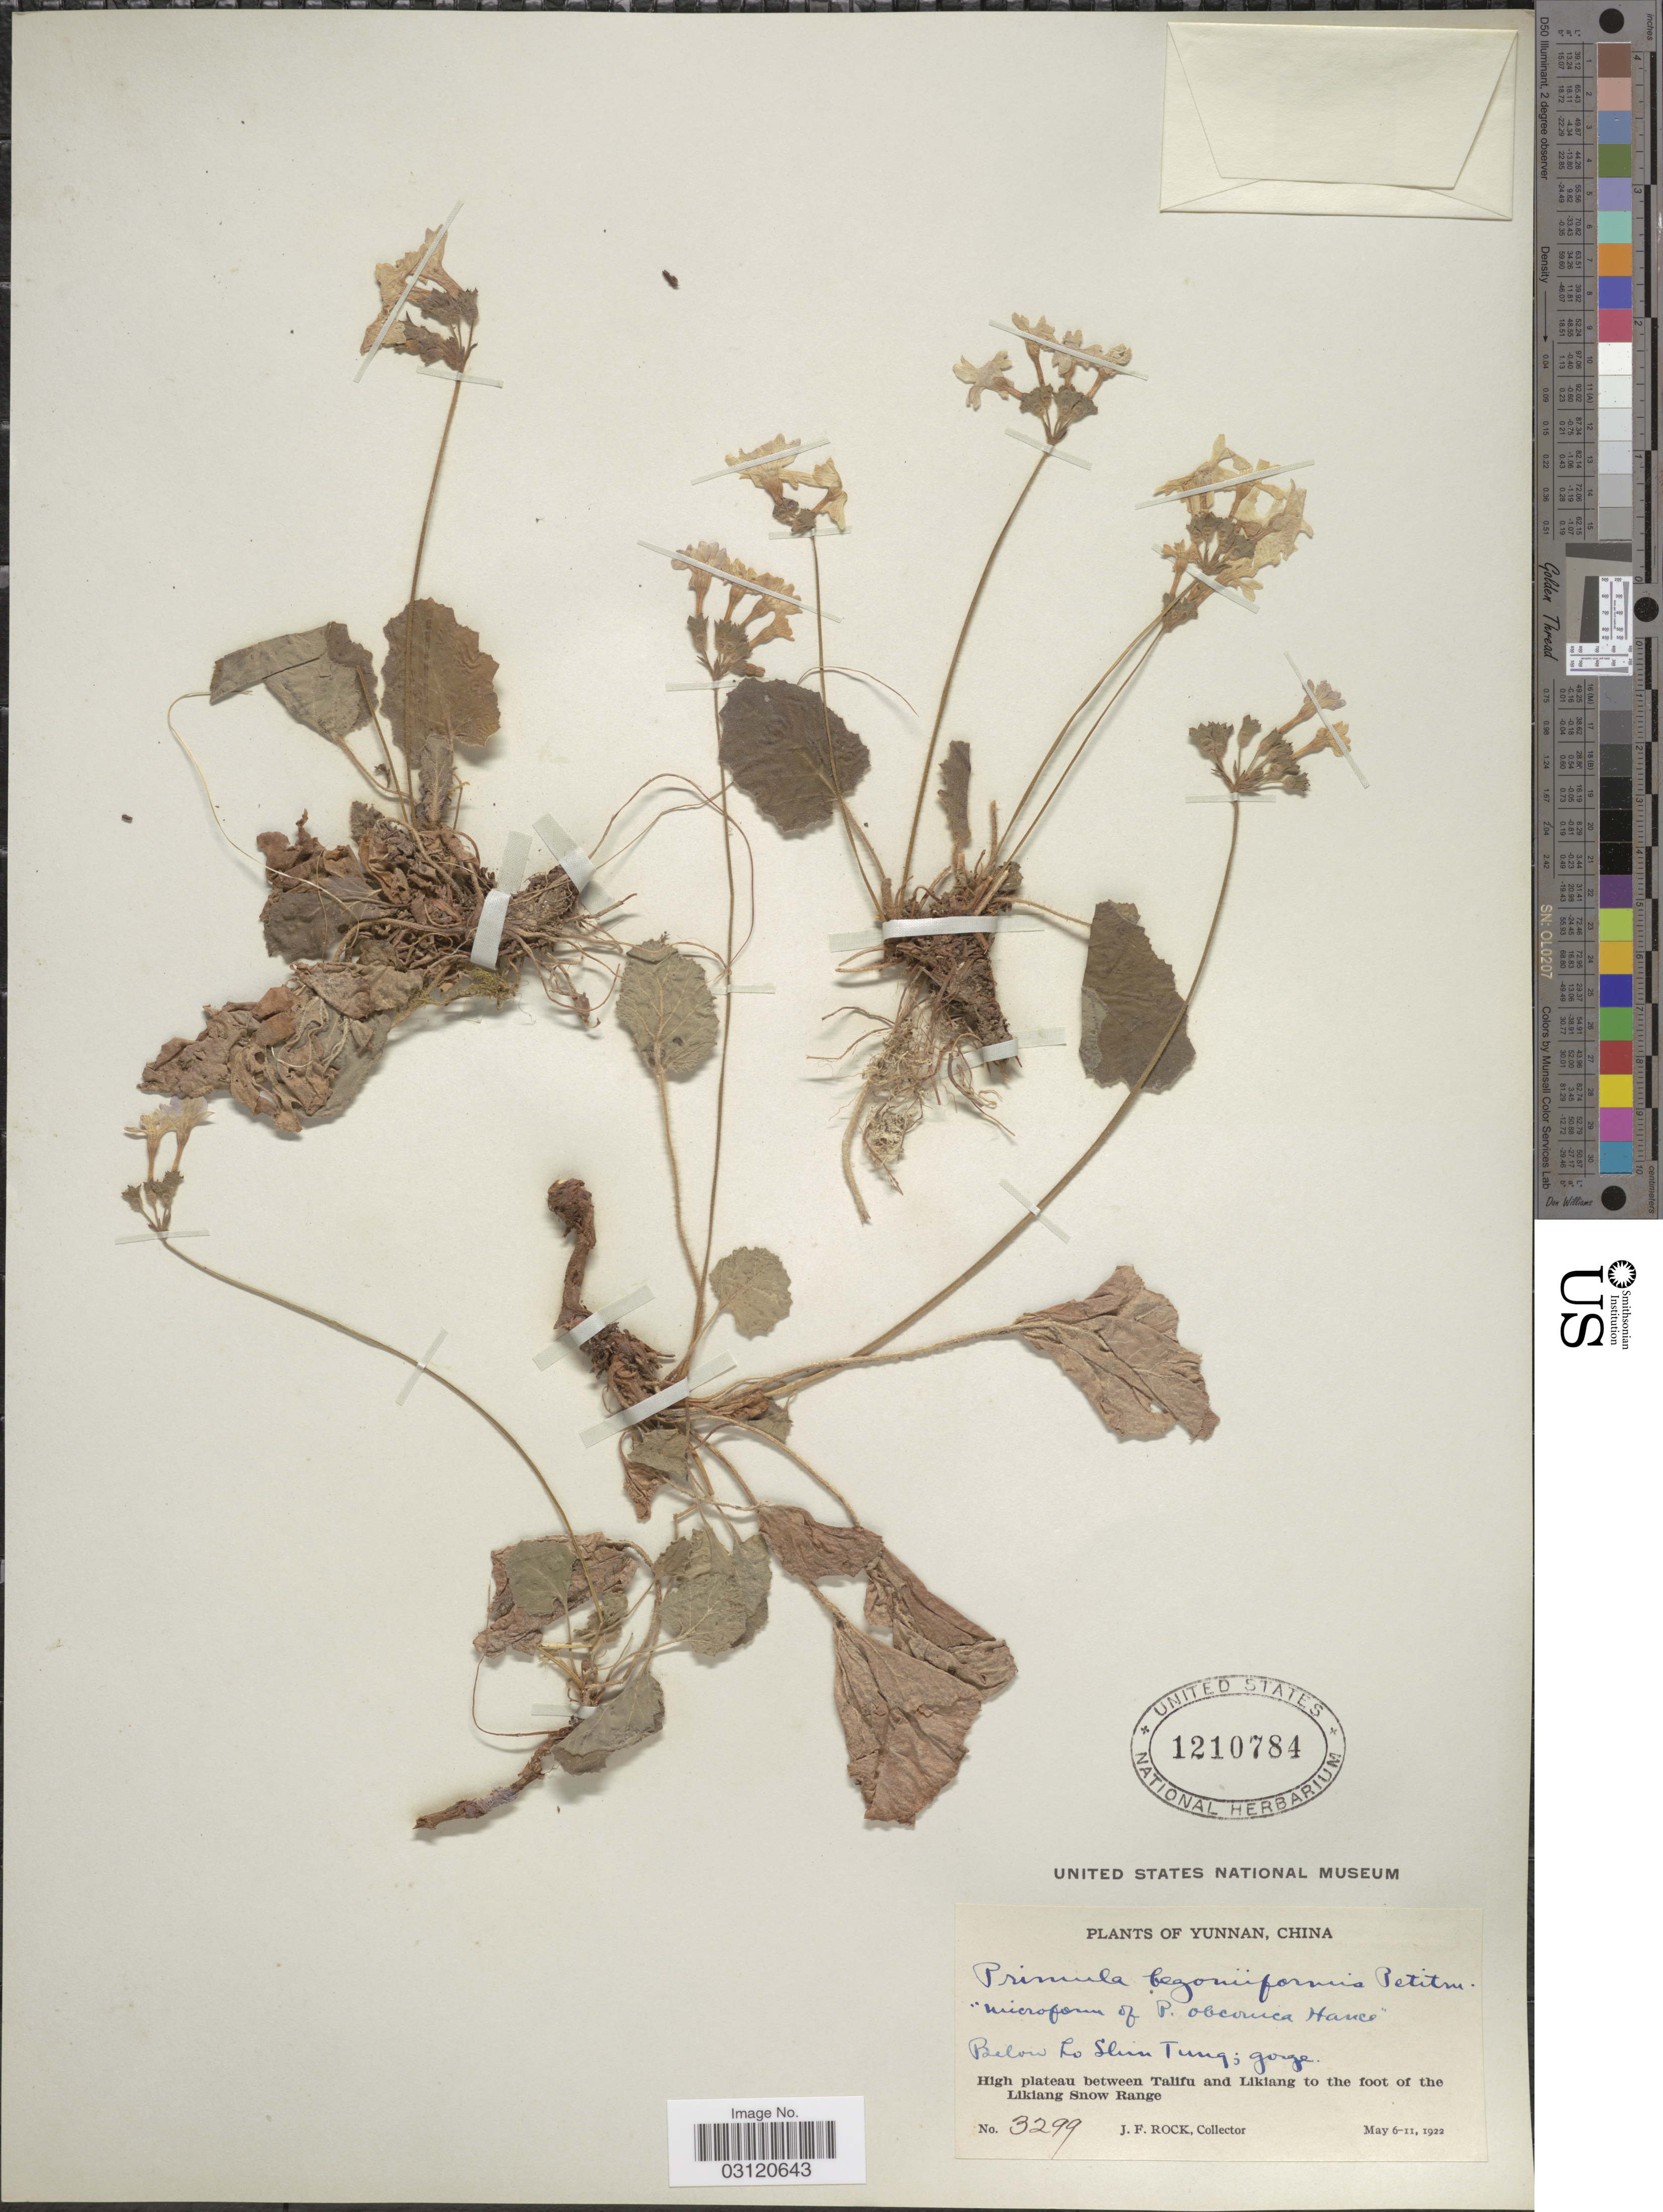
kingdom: Plantae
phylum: Tracheophyta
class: Magnoliopsida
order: Ericales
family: Primulaceae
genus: Primula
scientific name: Primula begoniiformis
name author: Petitm.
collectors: J. Rock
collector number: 3299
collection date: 1922-05-06/1922-05-11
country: China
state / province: Yunnan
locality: Below Lo Shin Tung, High plateau between Talifu and Likiang to the foot of the Likiang Snow Range.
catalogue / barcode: US 1210784